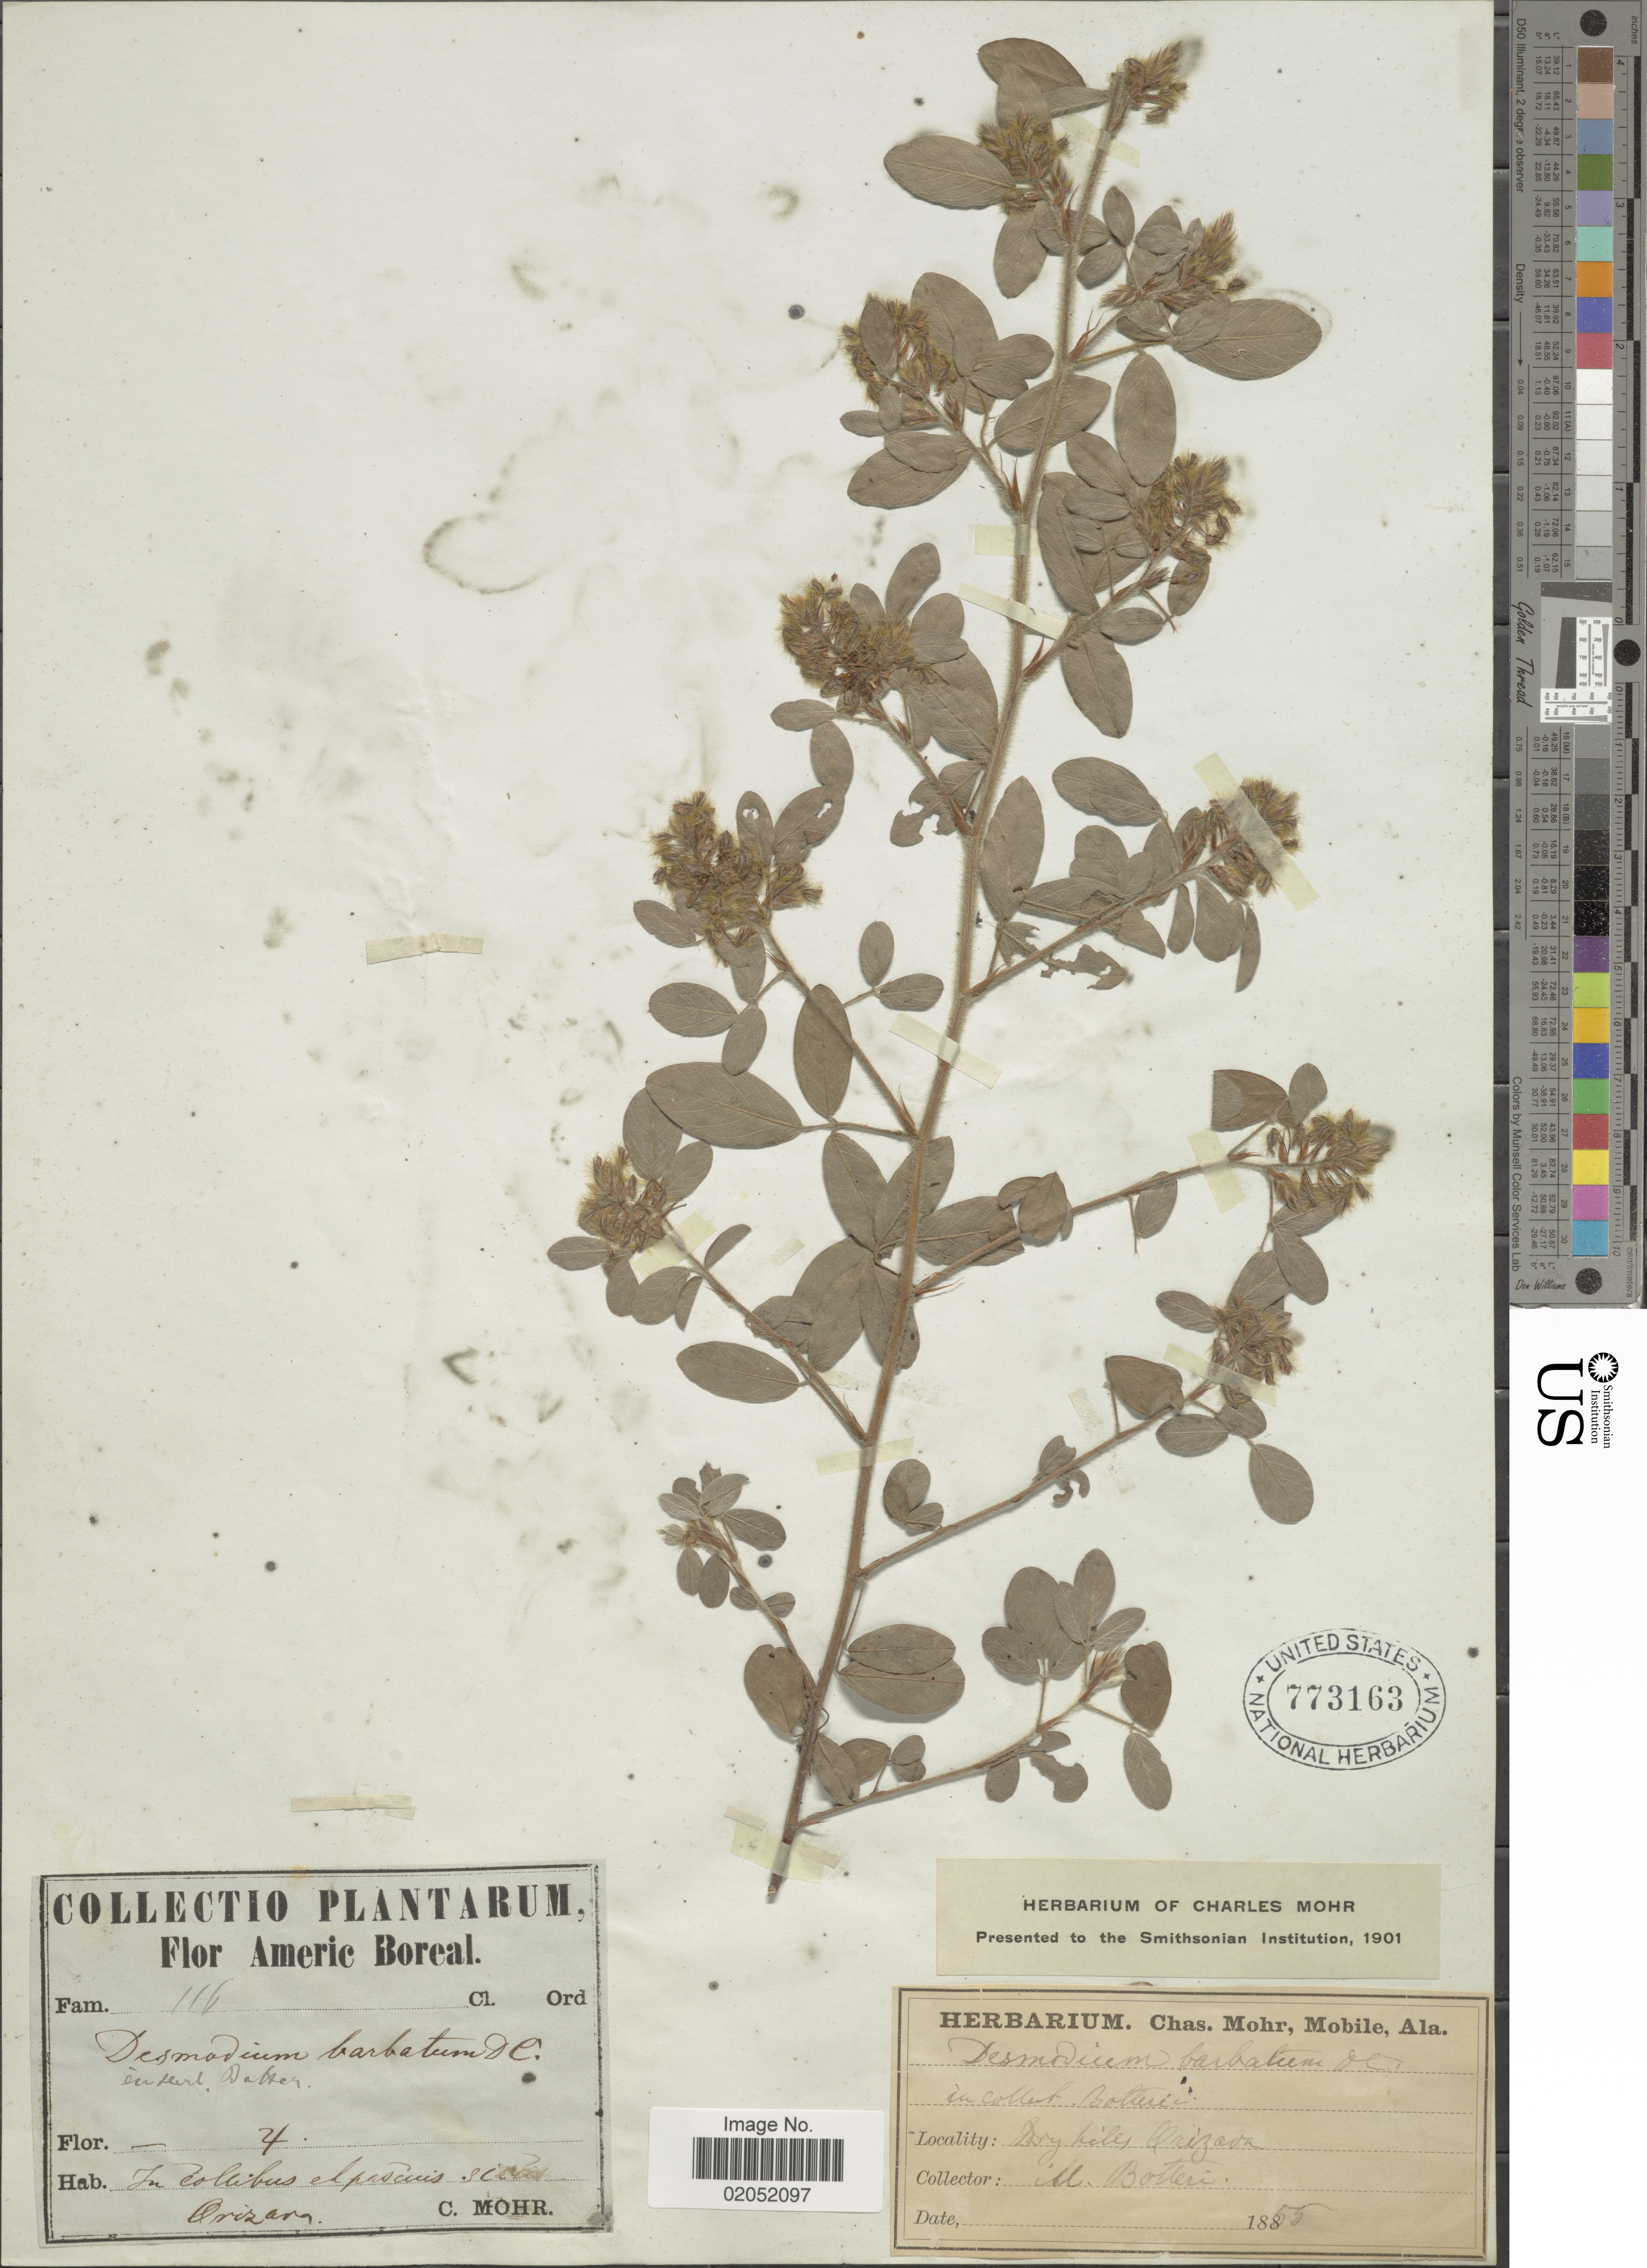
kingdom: Plantae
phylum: Tracheophyta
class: Magnoliopsida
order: Fabales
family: Fabaceae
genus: Grona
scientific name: Grona barbata var. barbata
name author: (L.) H. Ohashi & K. Ohashi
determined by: Strong, Mark T., (BOT), Smithsonian Institution - National Museum of Natural History (UNITED STATES)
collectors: -. Botteri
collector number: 116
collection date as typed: Apr 1855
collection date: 1855-04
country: Mexico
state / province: Veracruz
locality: Orizaba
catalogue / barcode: US 773163